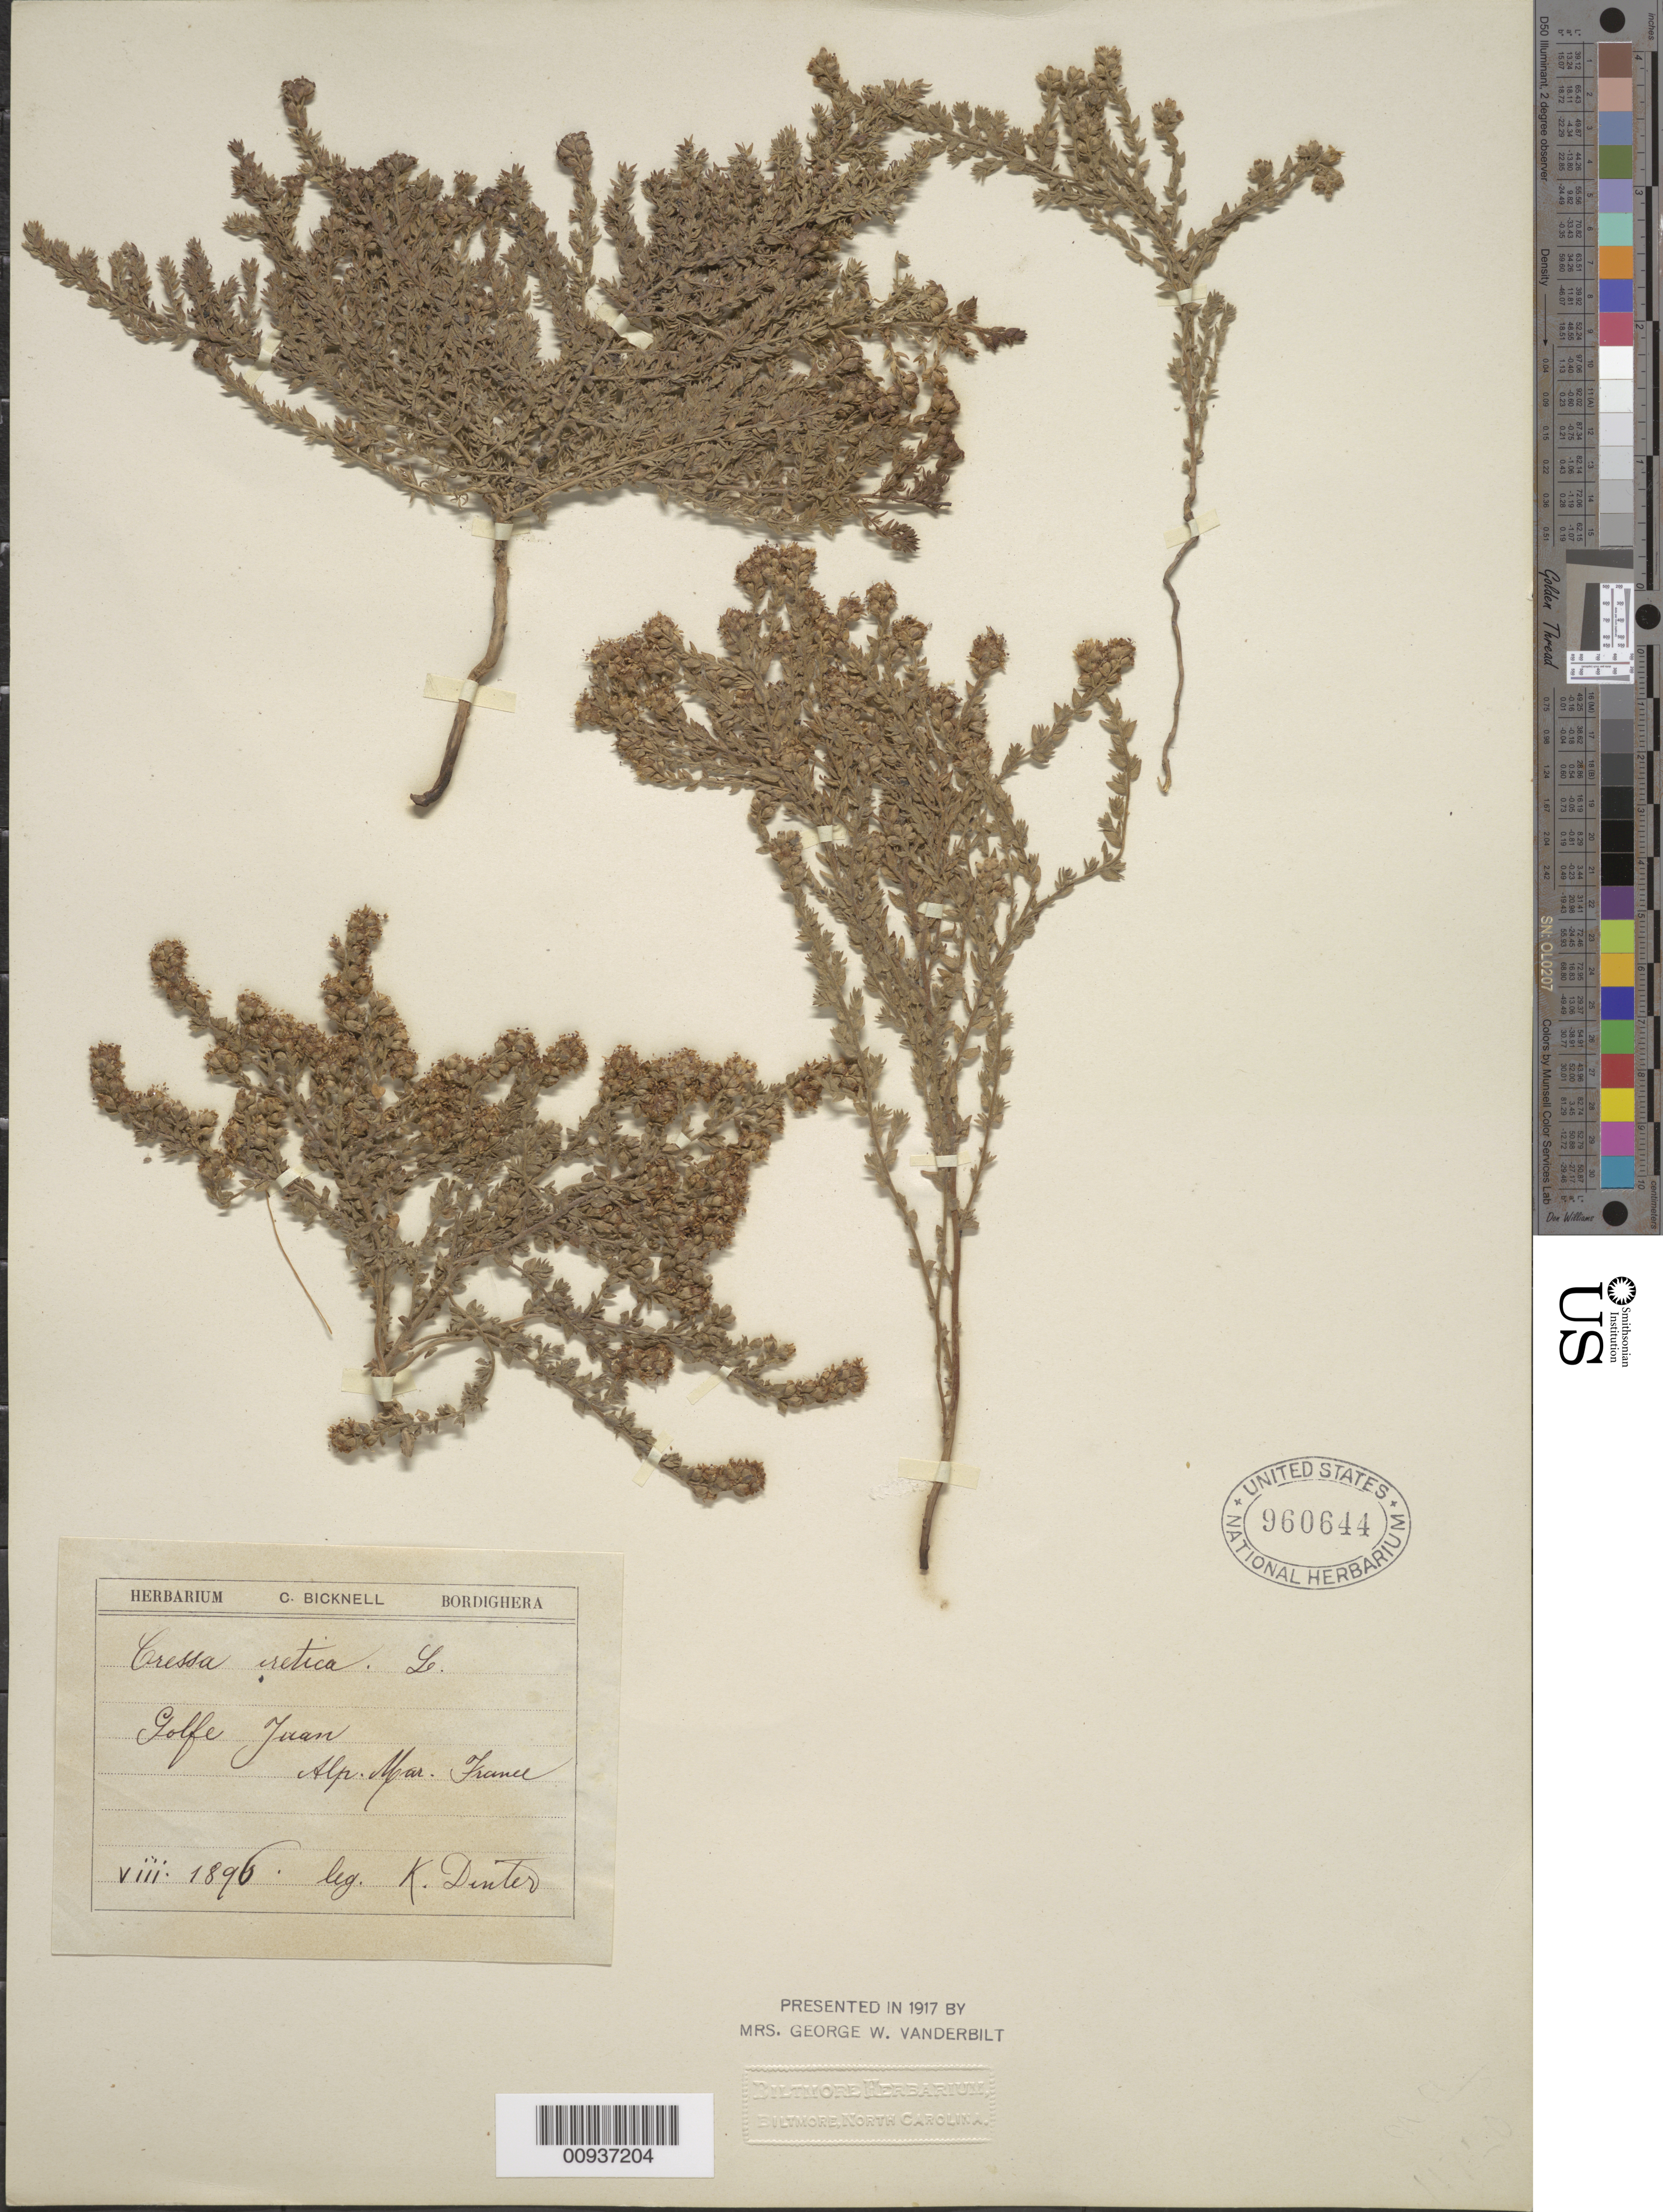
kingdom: Plantae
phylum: Tracheophyta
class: Magnoliopsida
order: Solanales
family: Convolvulaceae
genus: Cressa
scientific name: Cressa cretica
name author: L.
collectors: Denter, K.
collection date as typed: Aug 1896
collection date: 1896-08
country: France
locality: Alp. Arm. G[o]lfe Juan.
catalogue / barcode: US 960644